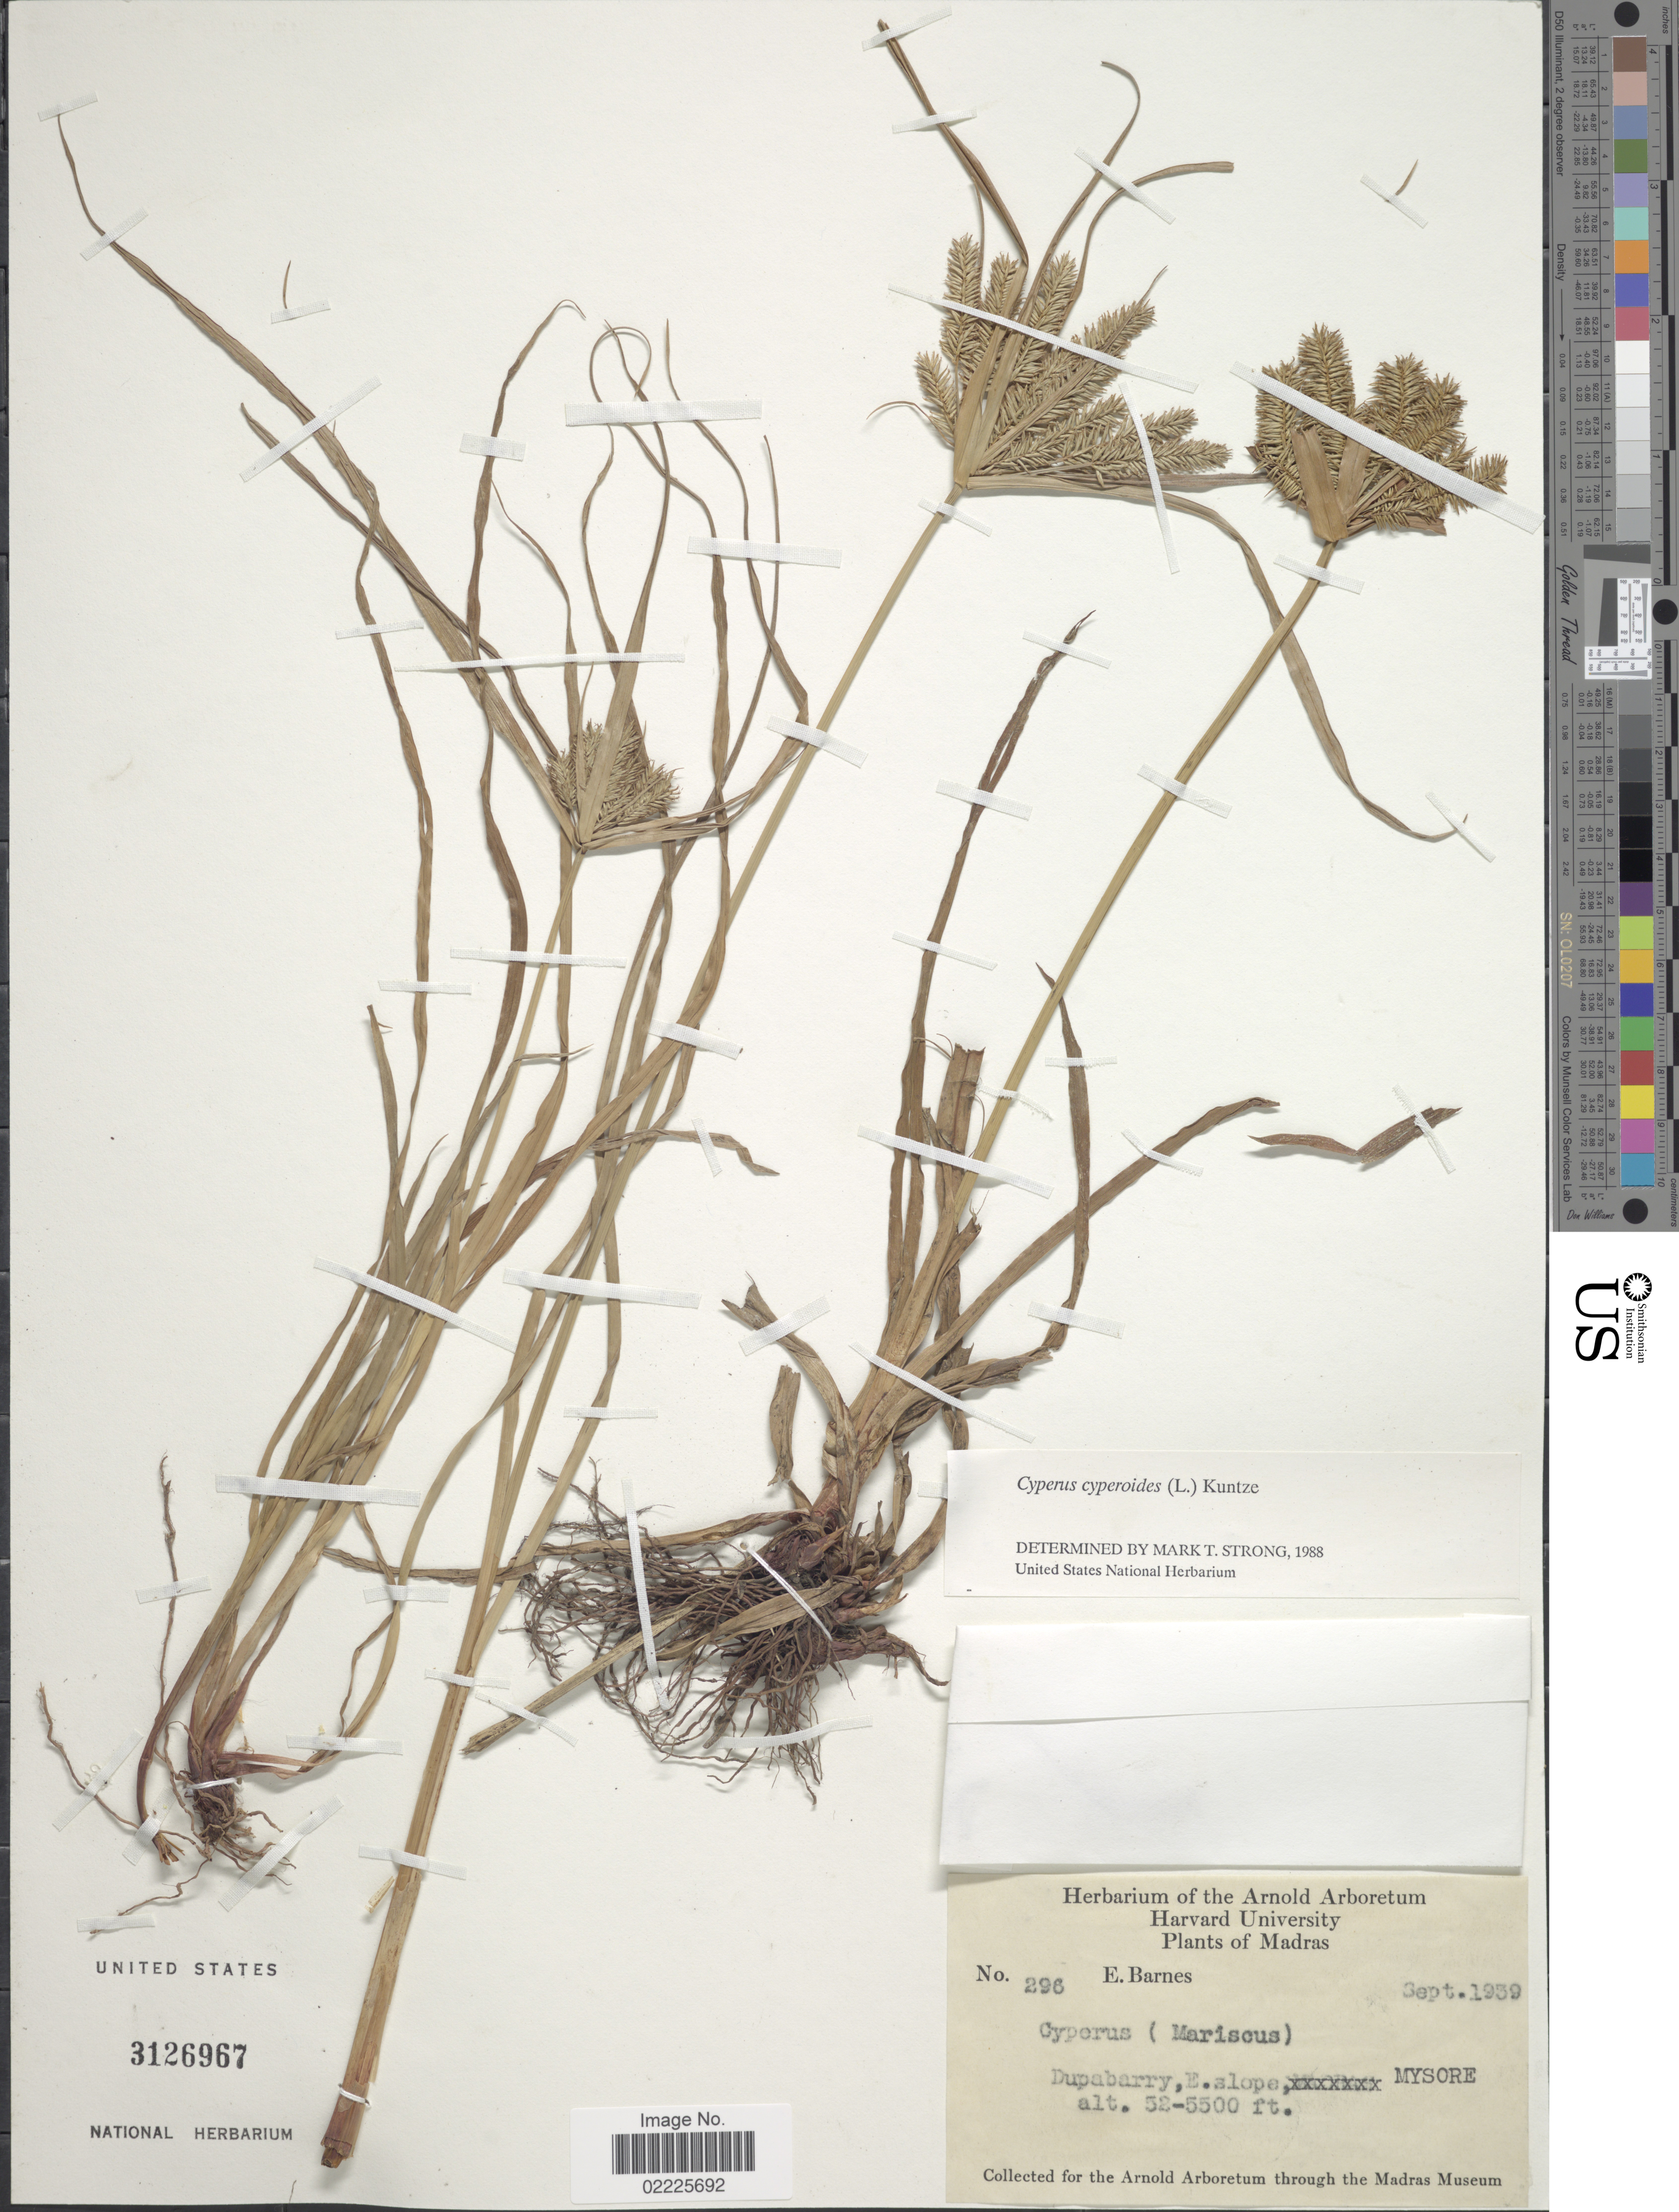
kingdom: Plantae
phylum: Tracheophyta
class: Liliopsida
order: Poales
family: Cyperaceae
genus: Cyperus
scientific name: Cyperus cyperoides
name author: (L.) Kuntze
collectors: E. Barnes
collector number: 296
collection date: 1939-09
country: India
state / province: Karnataka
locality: Madras, Dupabarry, E.slope, Mysore.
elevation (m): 1585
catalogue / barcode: US 3126967